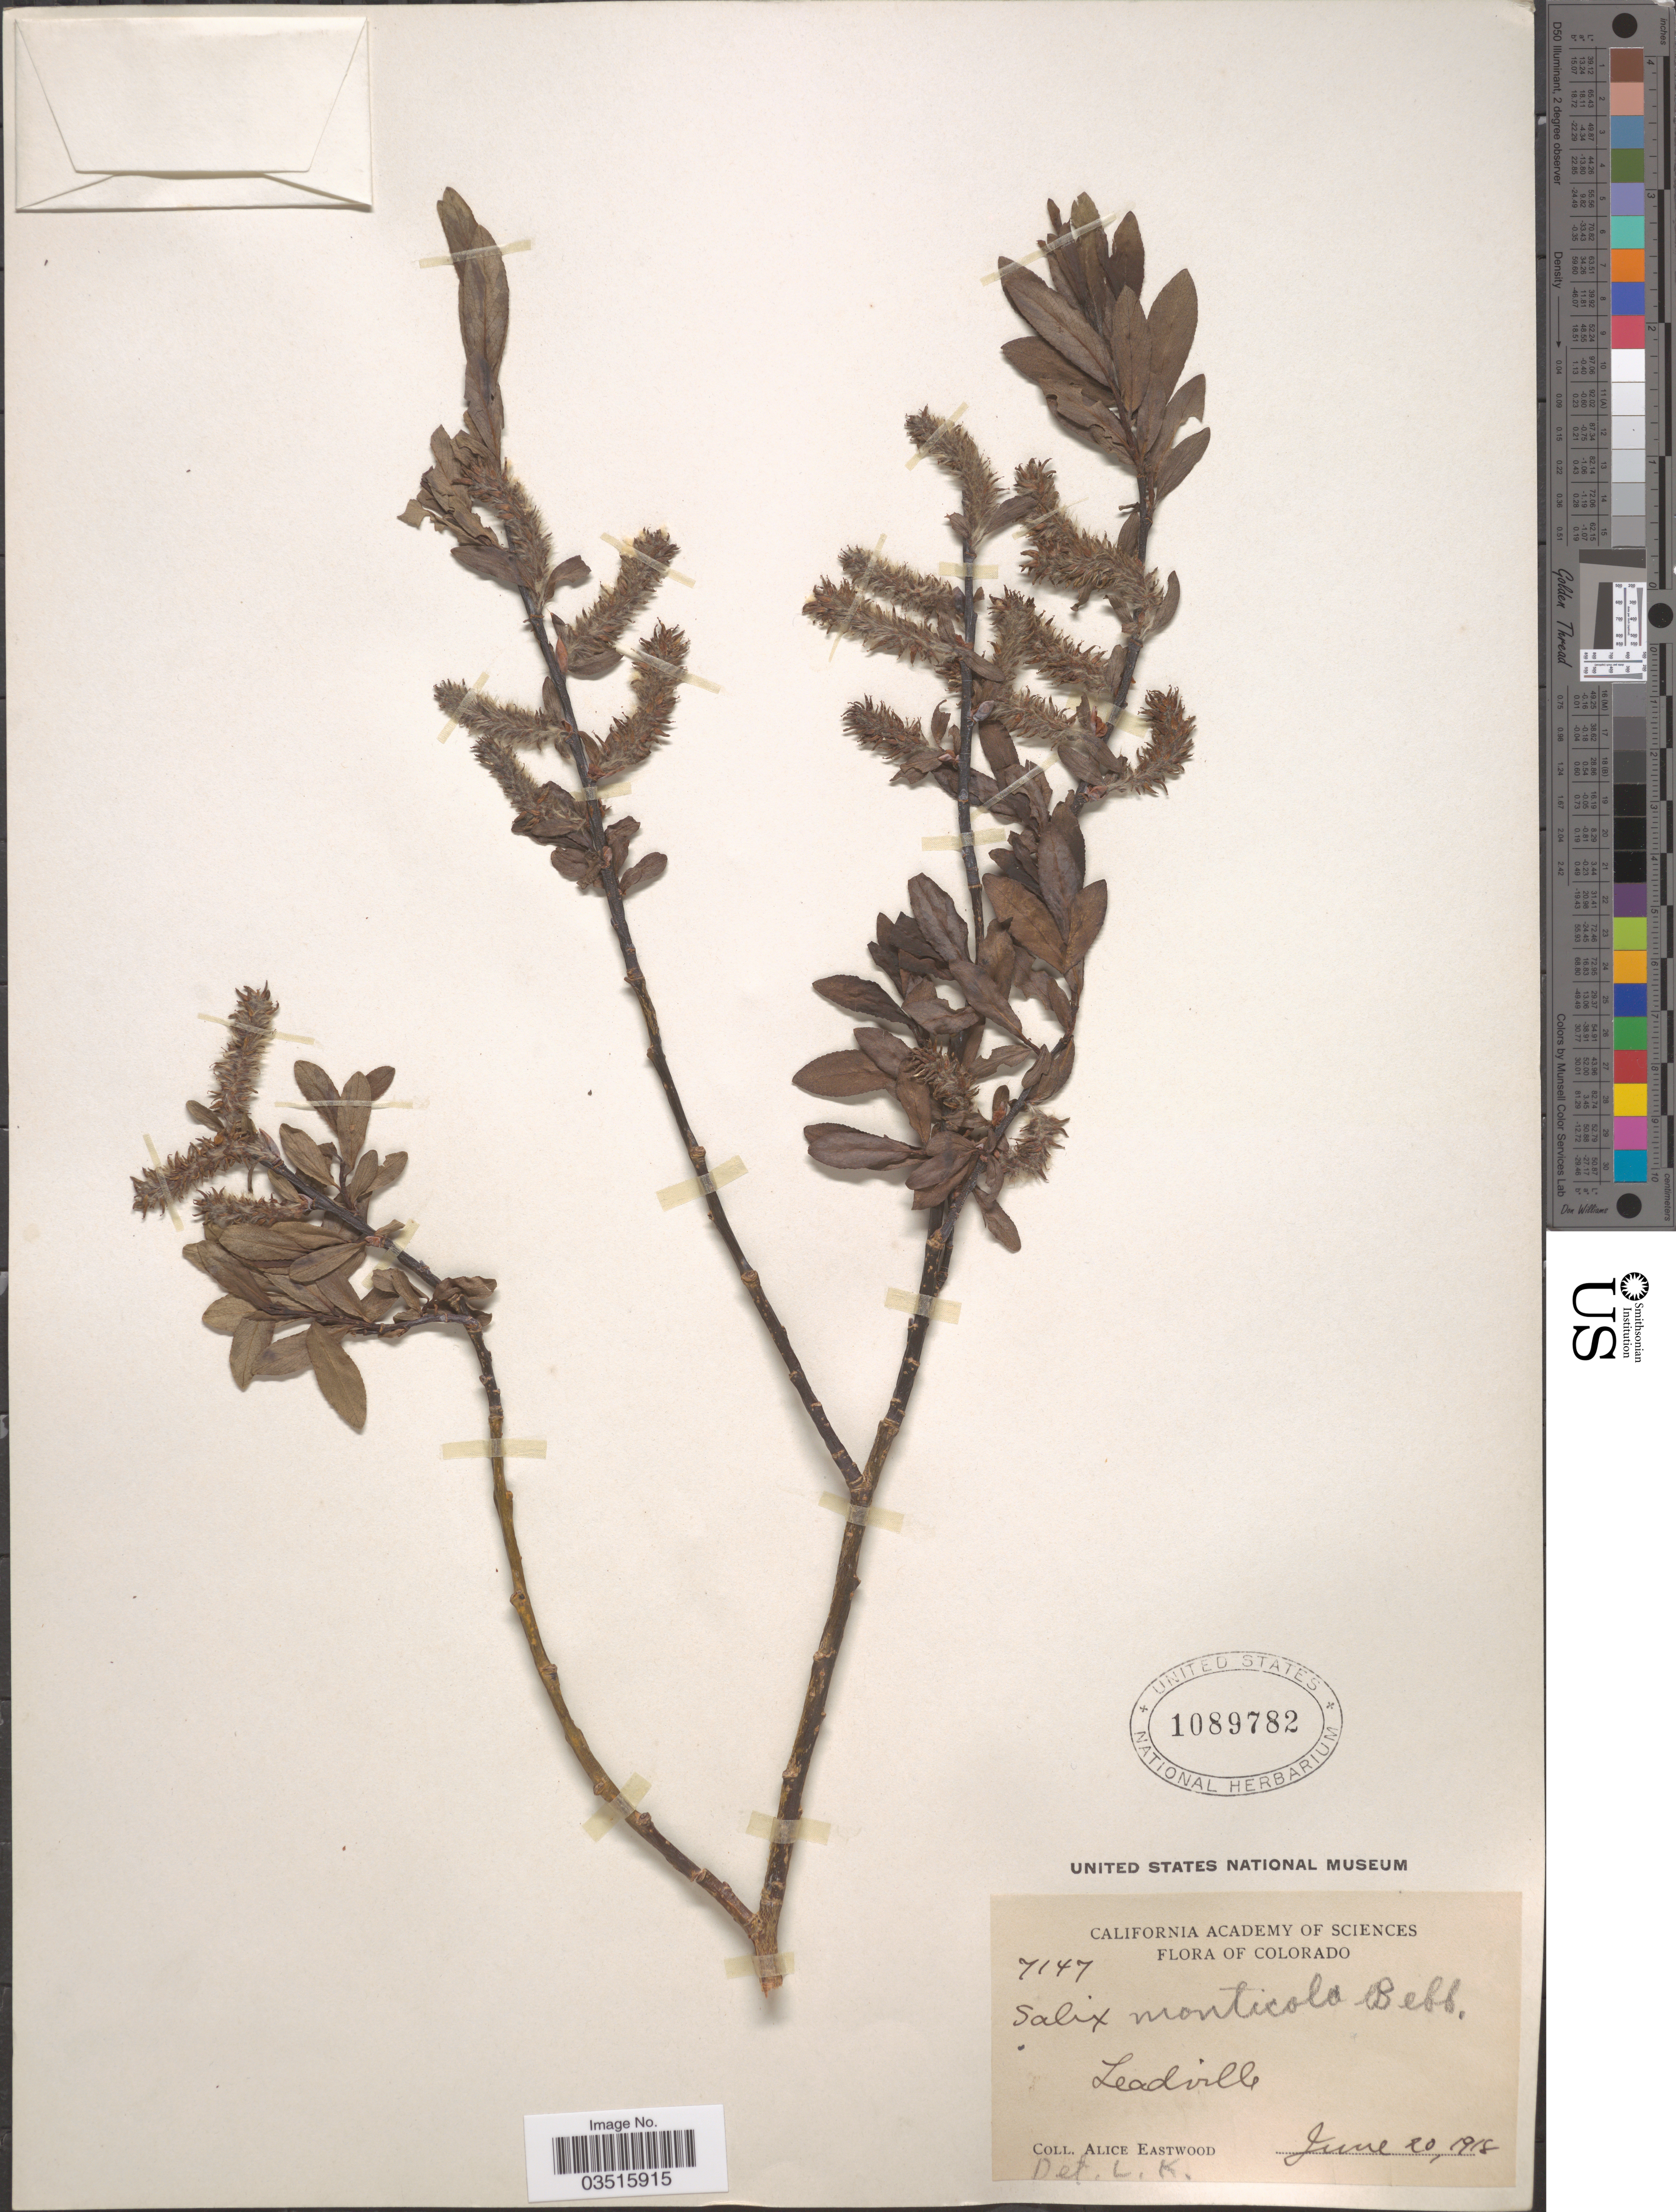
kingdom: Plantae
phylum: Tracheophyta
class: Magnoliopsida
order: Malpighiales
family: Salicaceae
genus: Salix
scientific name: Salix monticola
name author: Bebb.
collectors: A. Eastwood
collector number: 7147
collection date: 1918-06-20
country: United States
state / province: Colorado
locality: Leadville.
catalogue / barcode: US 1089782